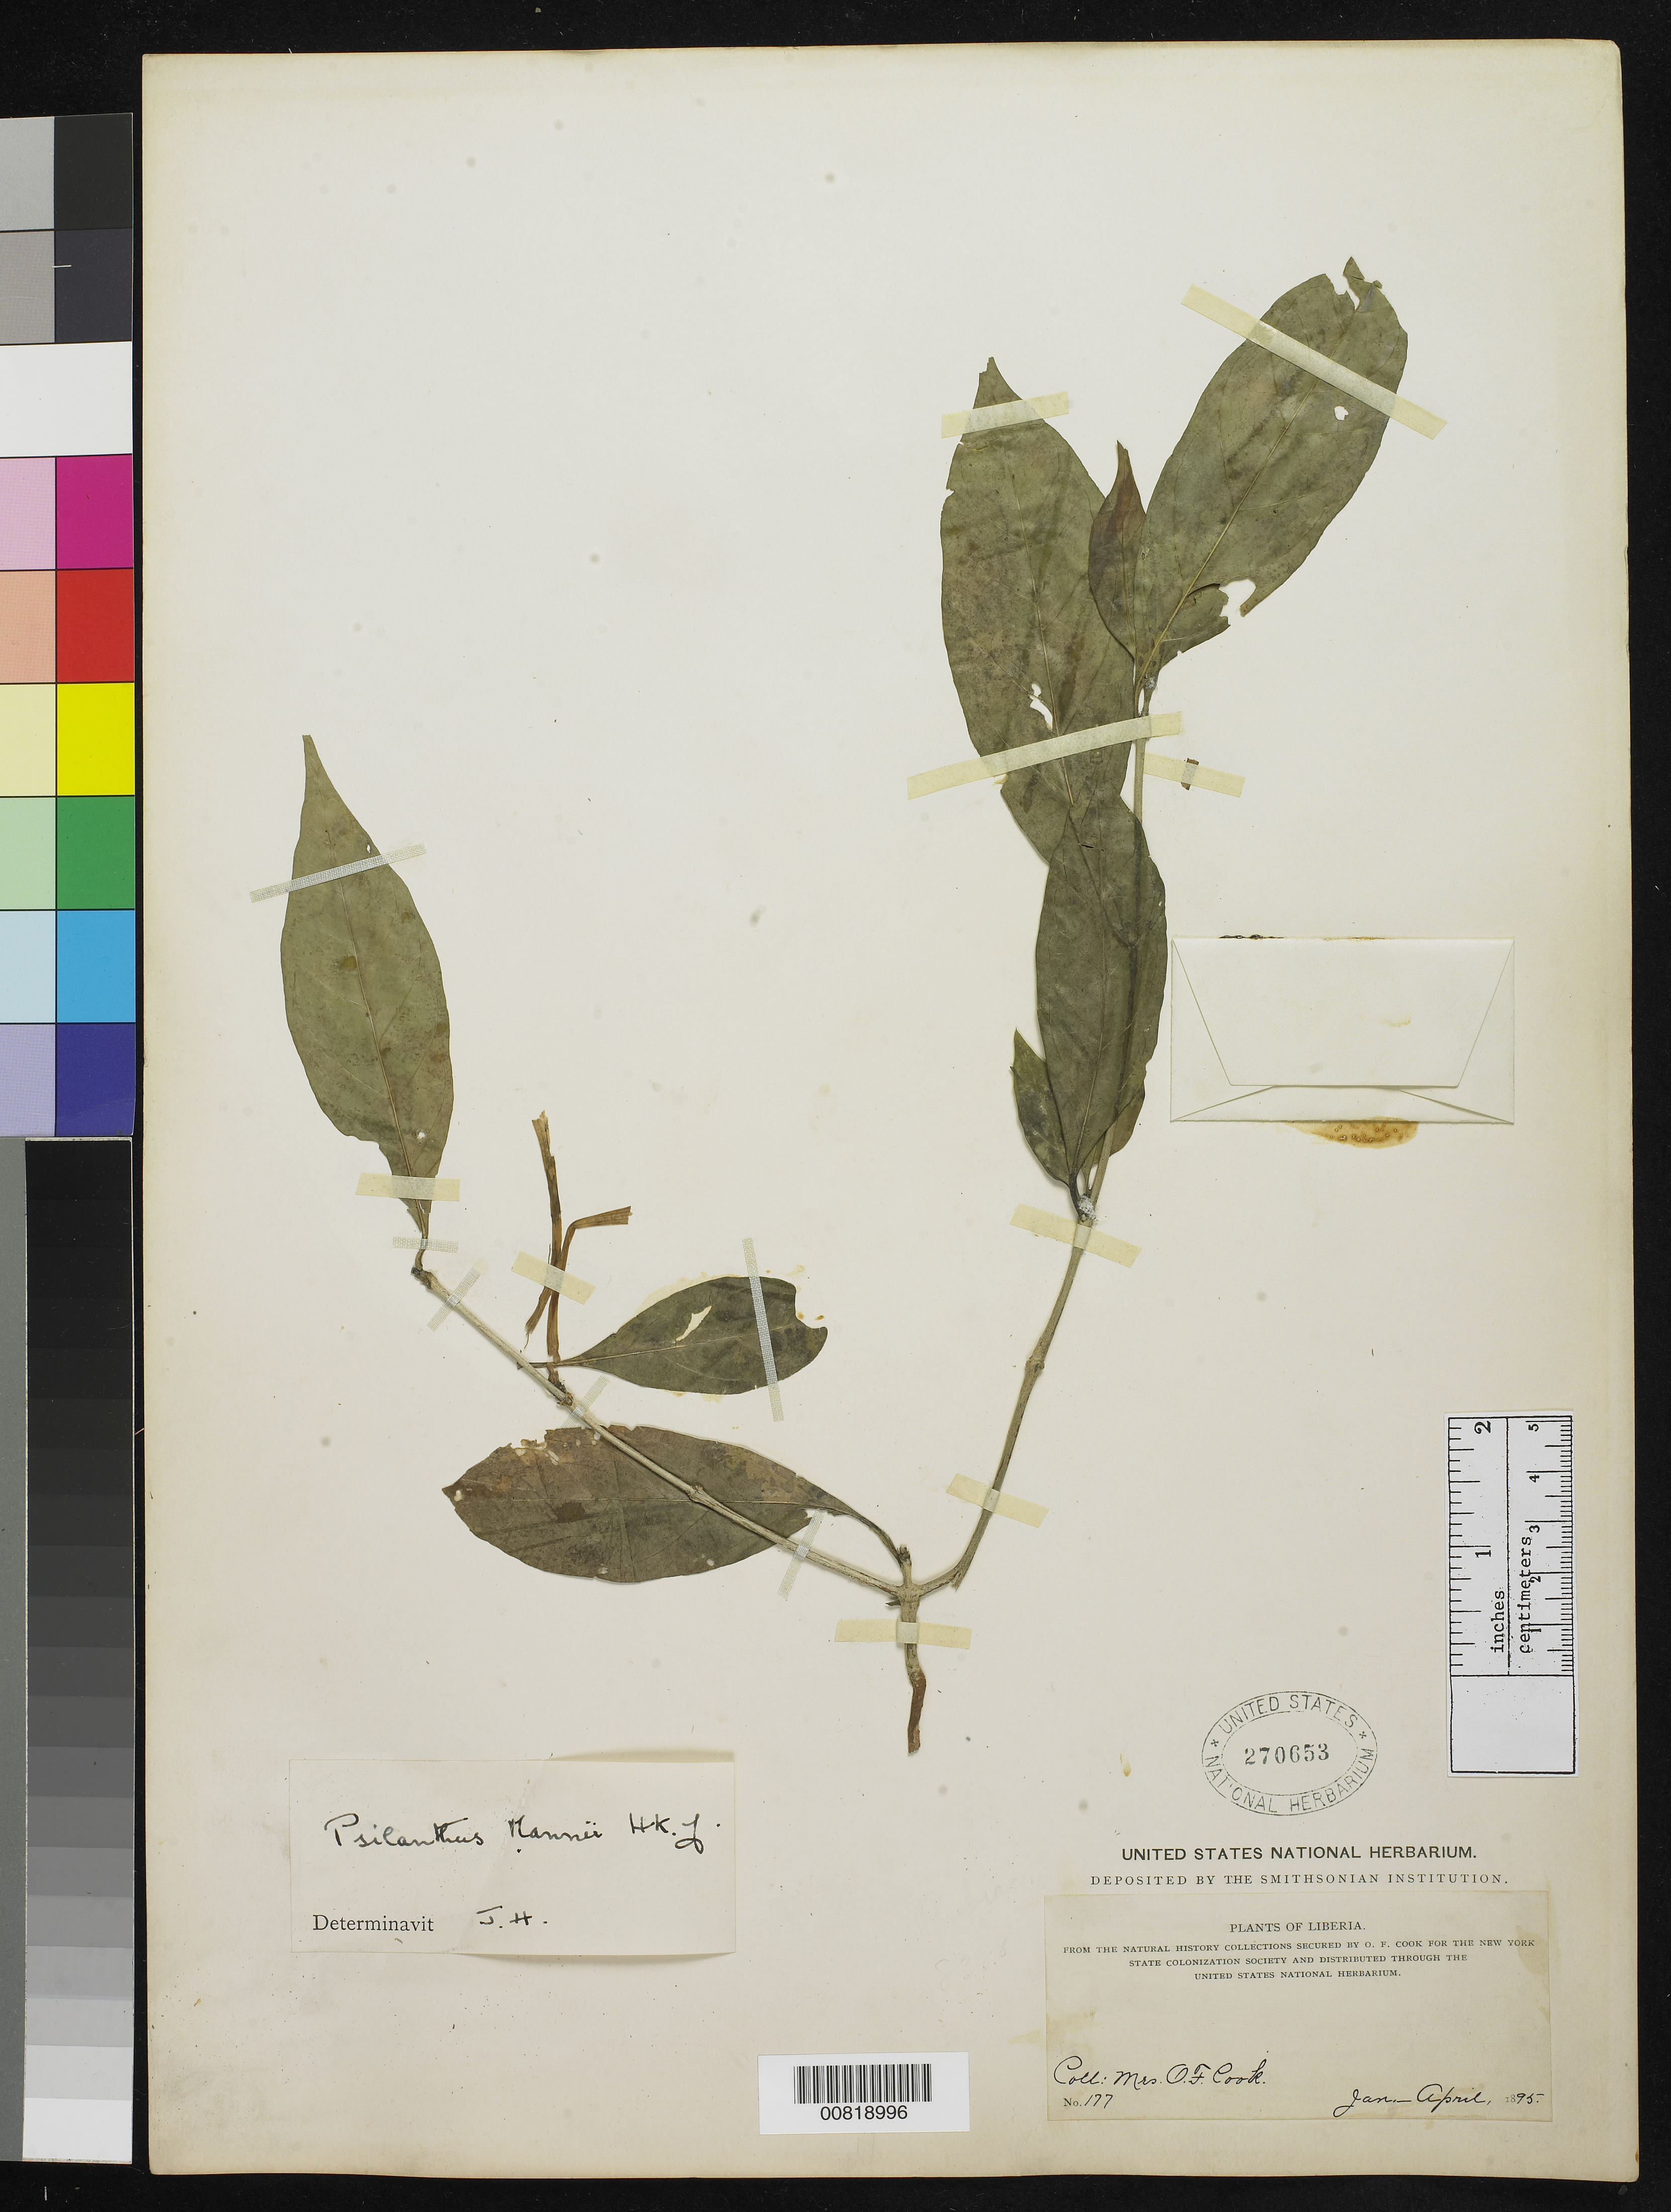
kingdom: Plantae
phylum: Tracheophyta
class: Magnoliopsida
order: Gentianales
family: Rubiaceae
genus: Psilanthus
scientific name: Psilanthus mannii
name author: Hook. f.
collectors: Alice C. Cook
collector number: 177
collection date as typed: Jan 1895 to -- Apr 1895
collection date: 1895-01/1895-04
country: Liberia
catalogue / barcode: US 270653